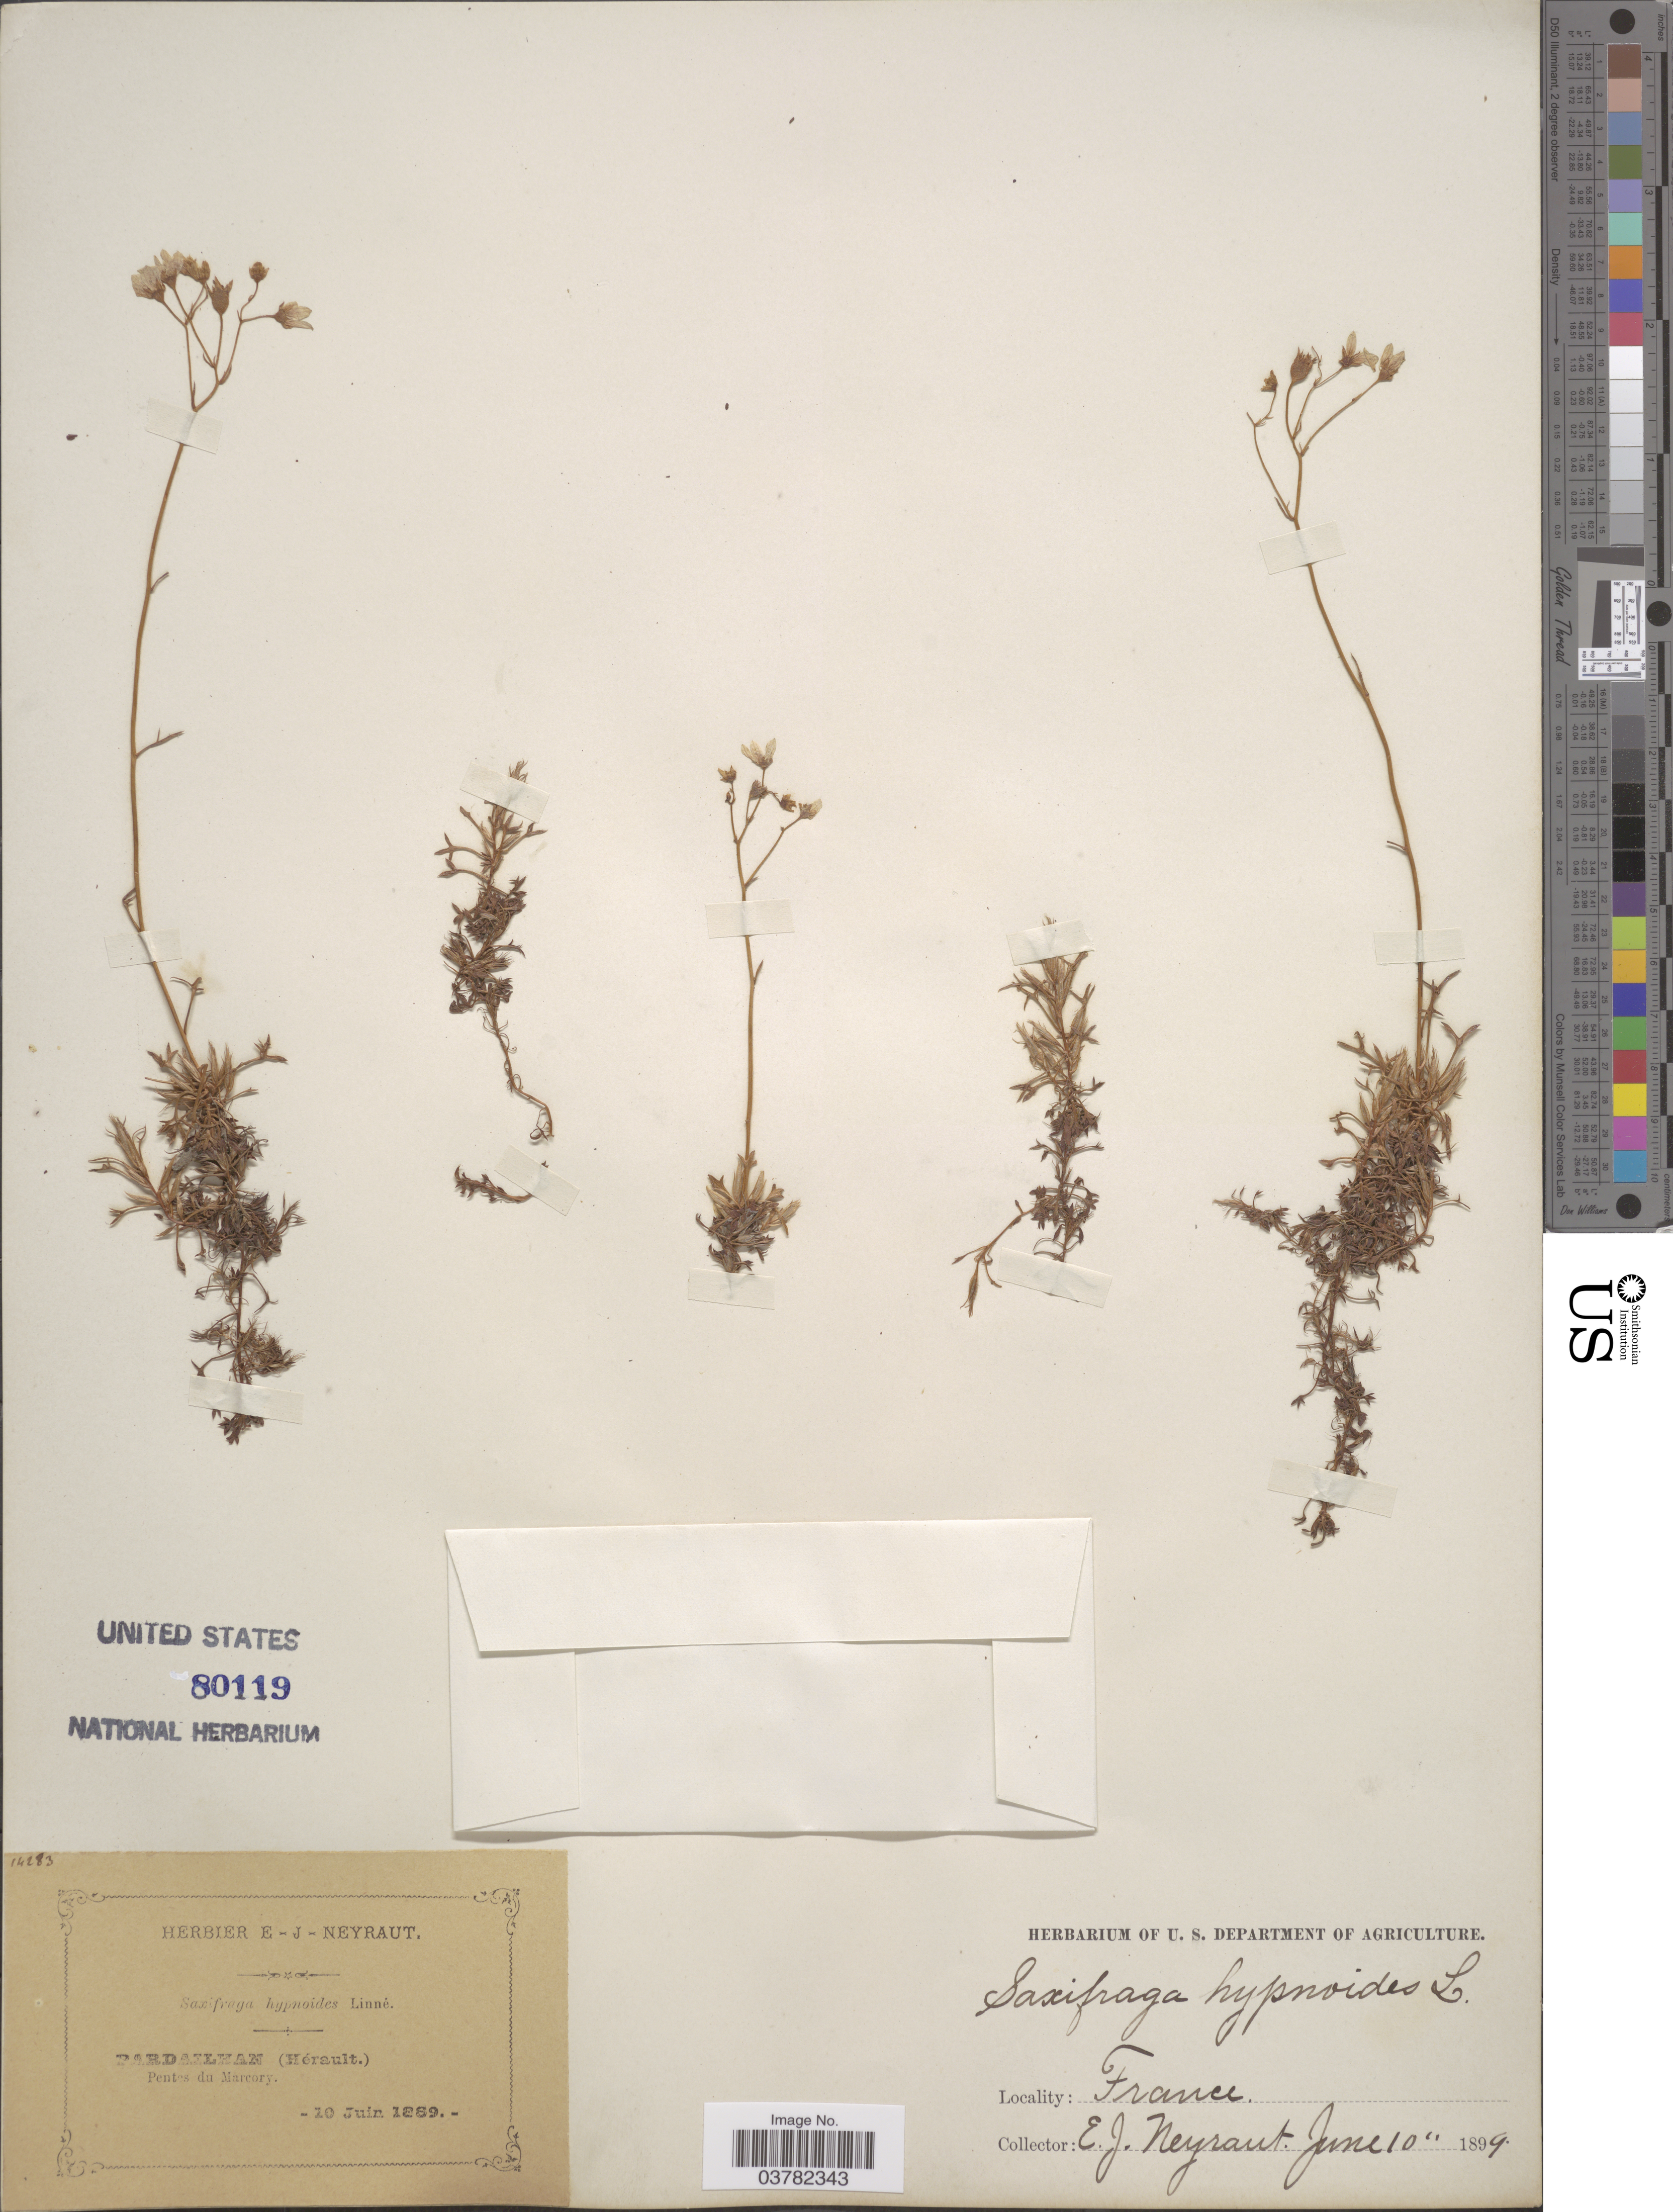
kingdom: Plantae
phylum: Tracheophyta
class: Magnoliopsida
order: Saxifragales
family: Saxifragaceae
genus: Saxifraga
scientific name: Saxifraga hypnoides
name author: L.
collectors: E. Neyraut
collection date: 1889-06-10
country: France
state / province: Occitanie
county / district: Hérault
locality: Pardailhan (Hérault). Pentes du Marcory.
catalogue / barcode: US 80119